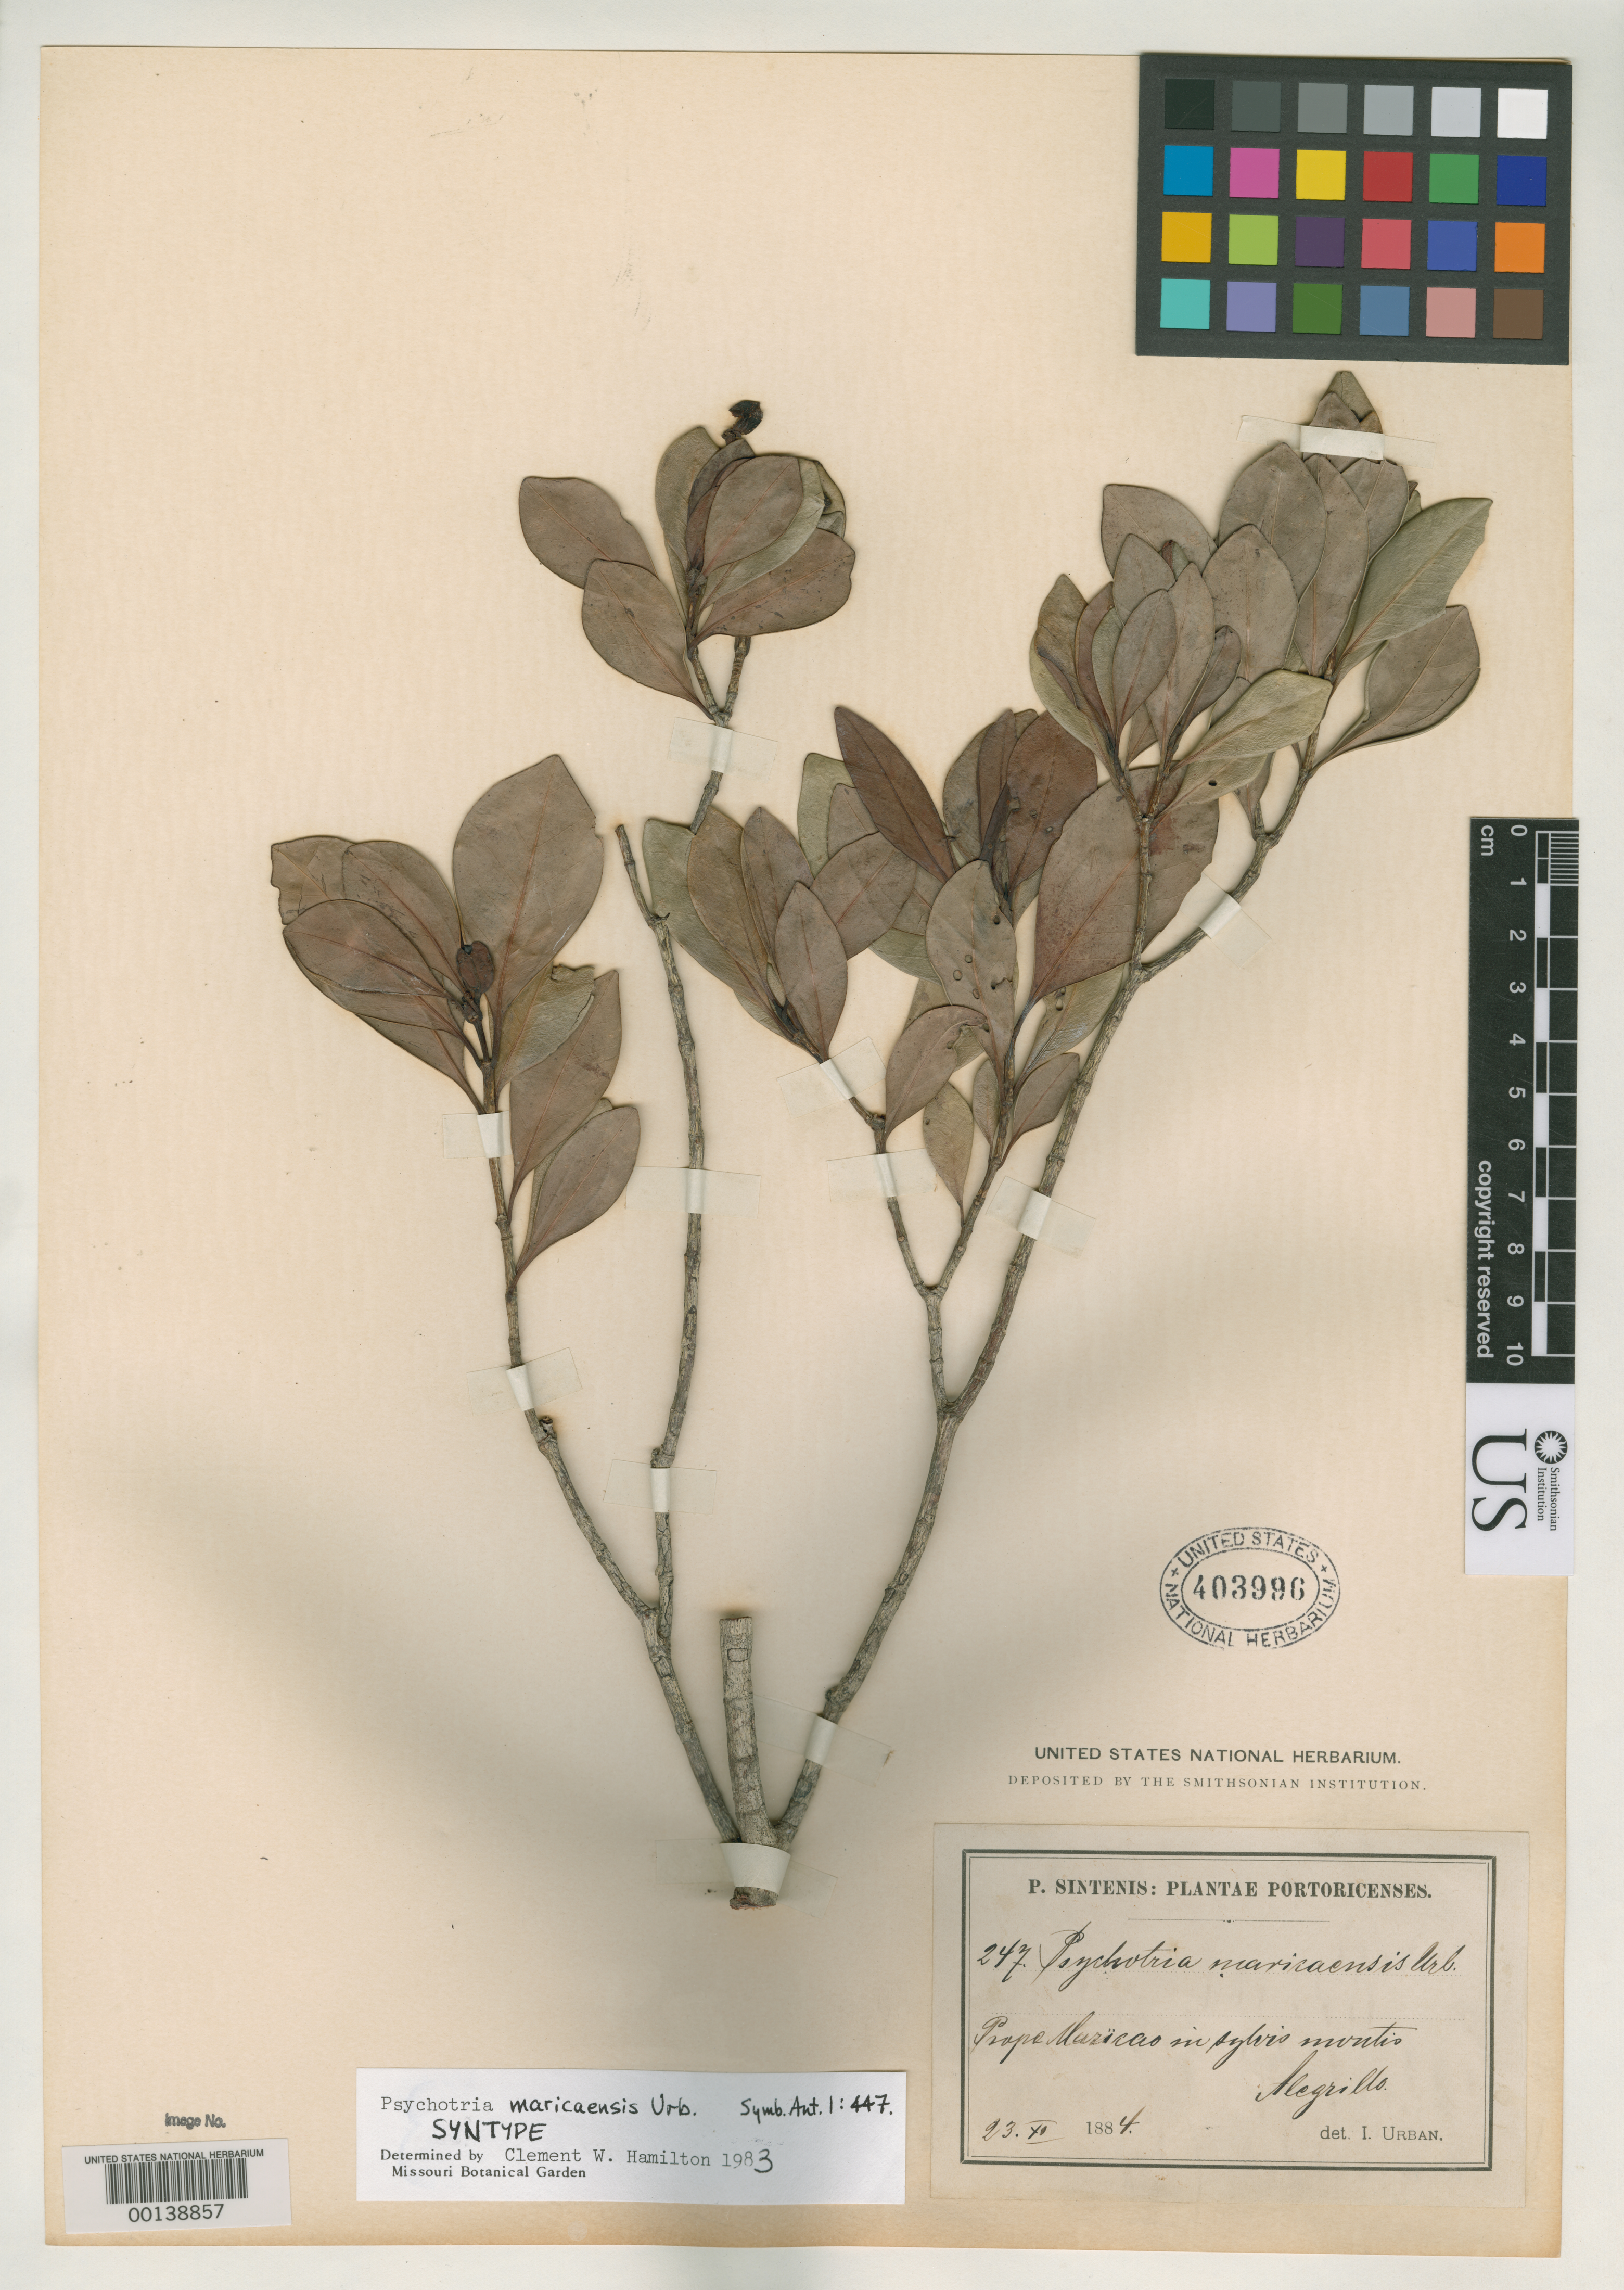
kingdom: Plantae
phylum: Tracheophyta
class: Magnoliopsida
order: Gentianales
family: Rubiaceae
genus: Psychotria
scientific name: Psychotria maricaensis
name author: Urb.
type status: Isotype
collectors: P. Sintenis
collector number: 247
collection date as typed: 23 Nov 1884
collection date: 1884-11-23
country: Puerto Rico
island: Greater Antilles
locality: Near Maricao, Mt. Alegrillo.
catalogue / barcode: US 403996